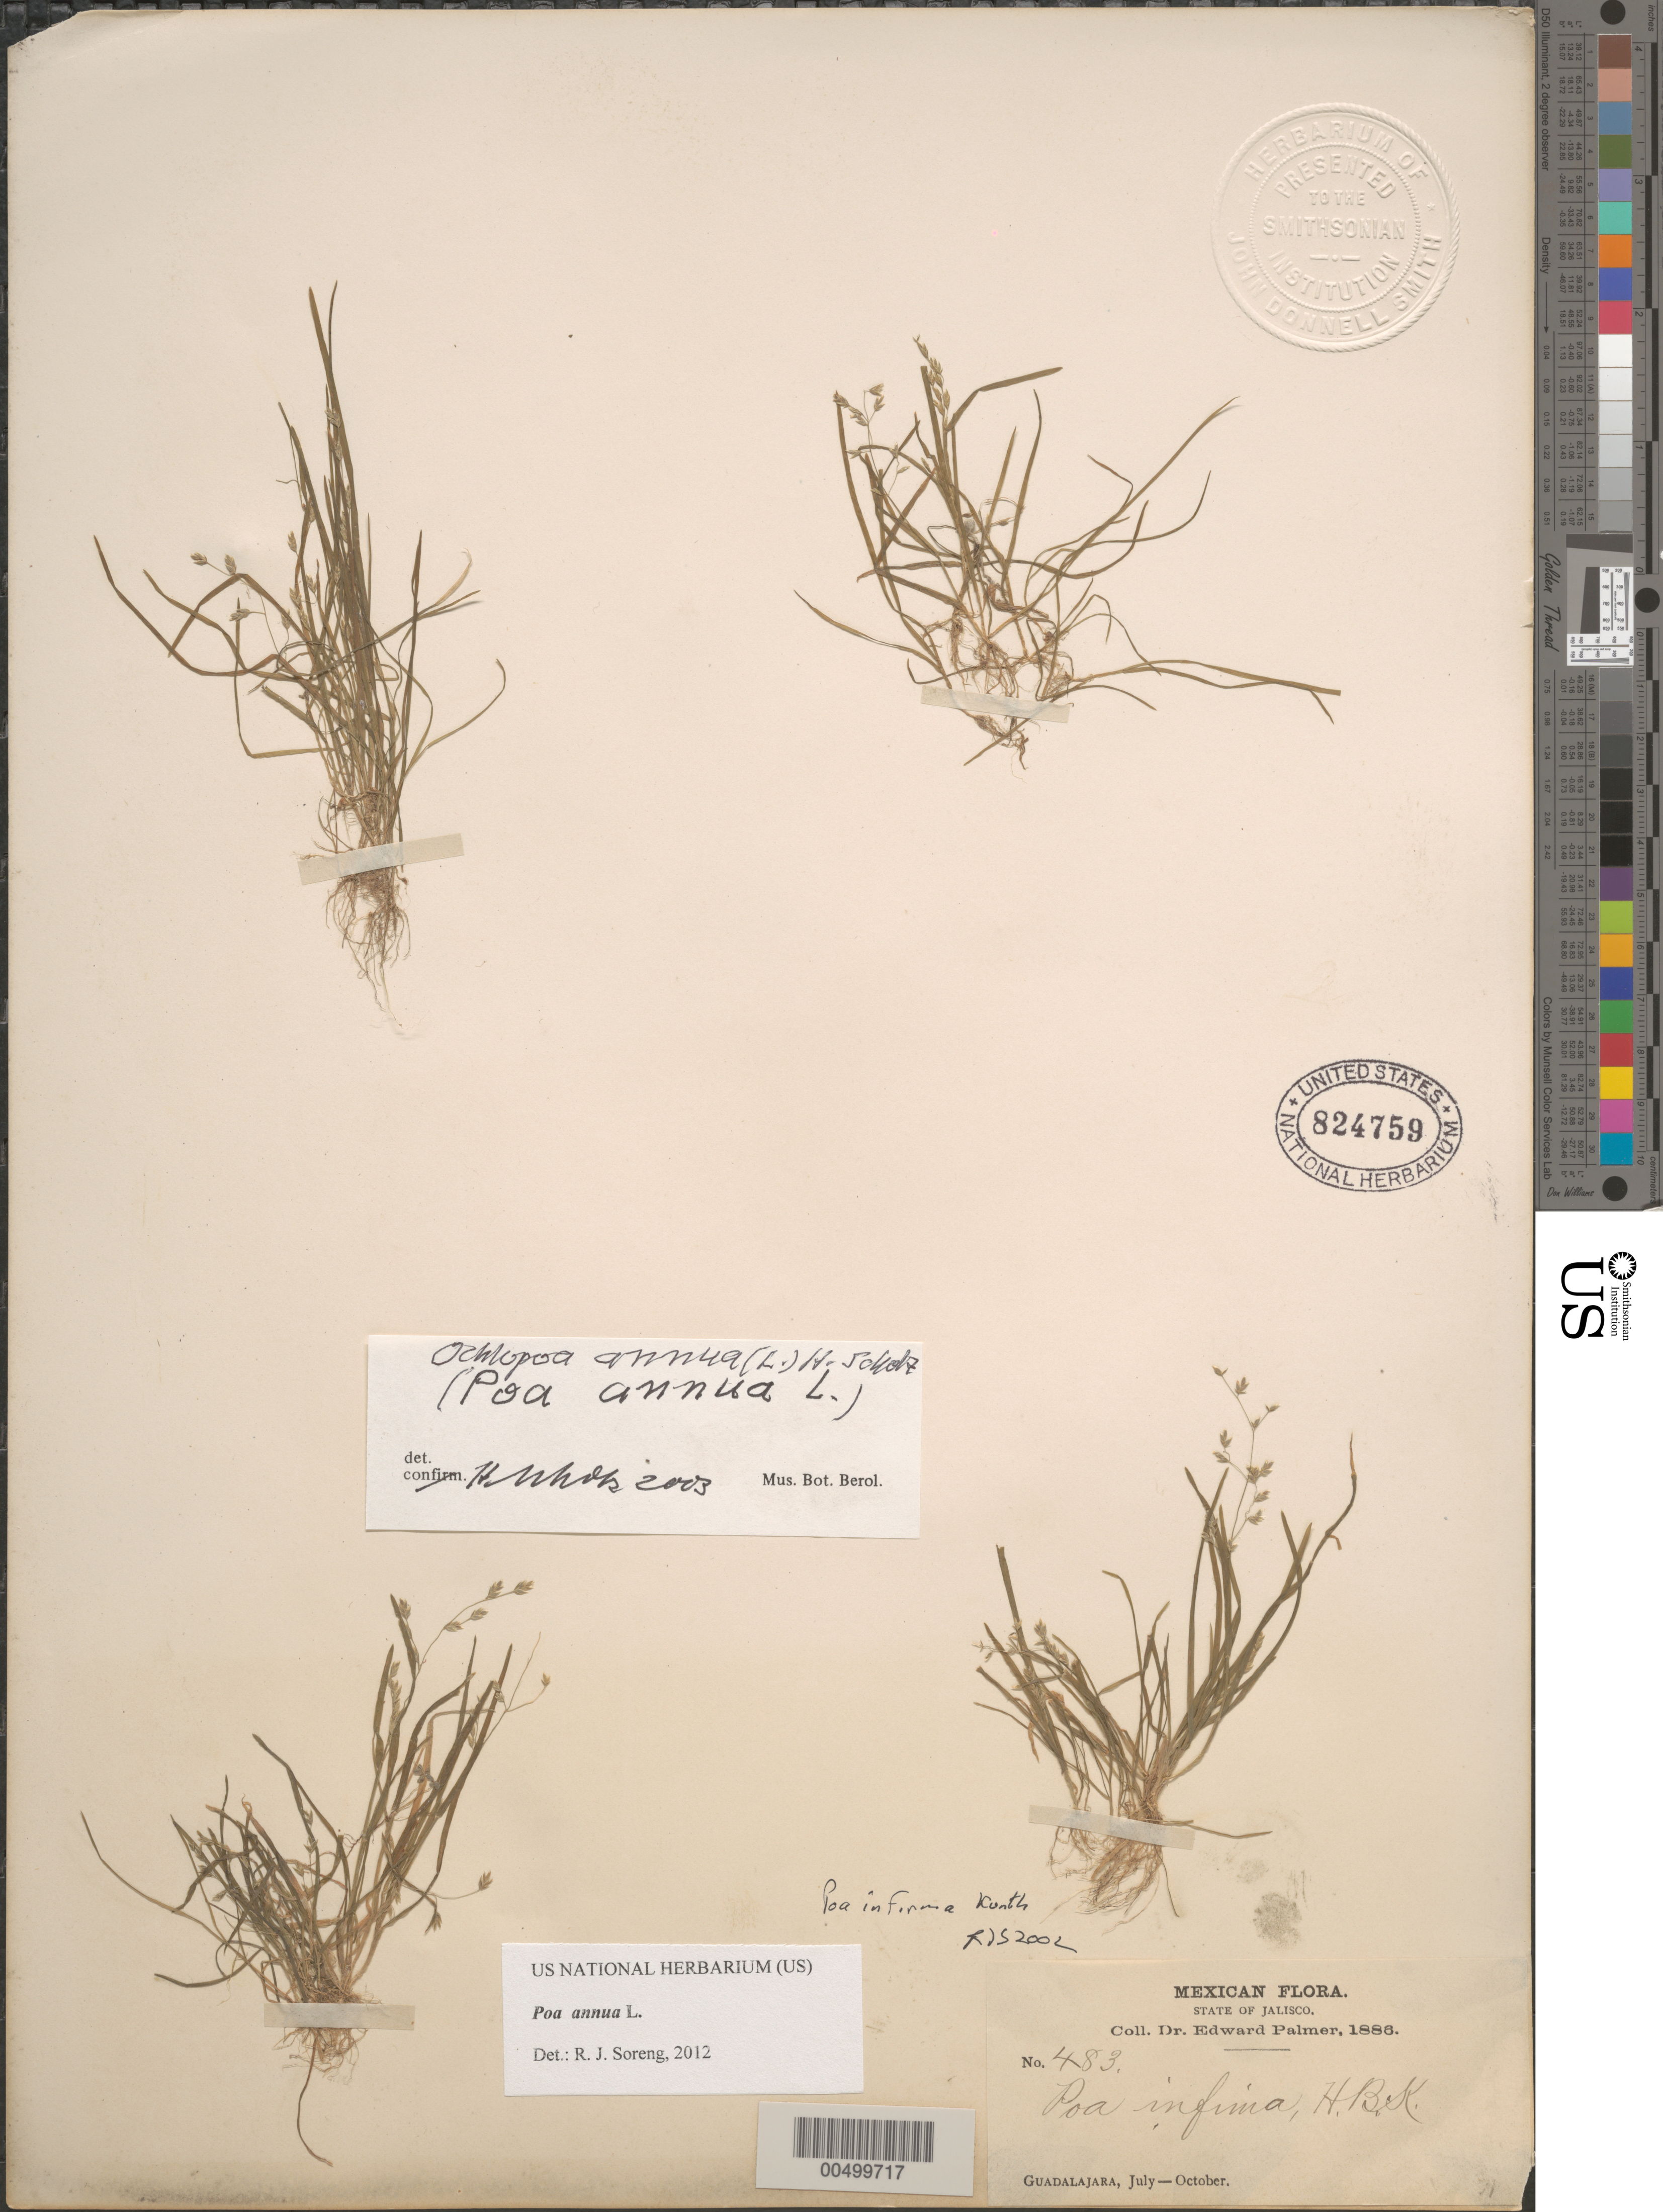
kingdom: Plantae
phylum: Tracheophyta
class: Liliopsida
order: Poales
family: Poaceae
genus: Poa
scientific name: Poa annua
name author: L.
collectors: E. Palmer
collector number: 483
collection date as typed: Jul 1886 to Oct 1886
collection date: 1886-07/1886-10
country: Mexico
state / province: Jalisco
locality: Guadalajara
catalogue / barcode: US 824759